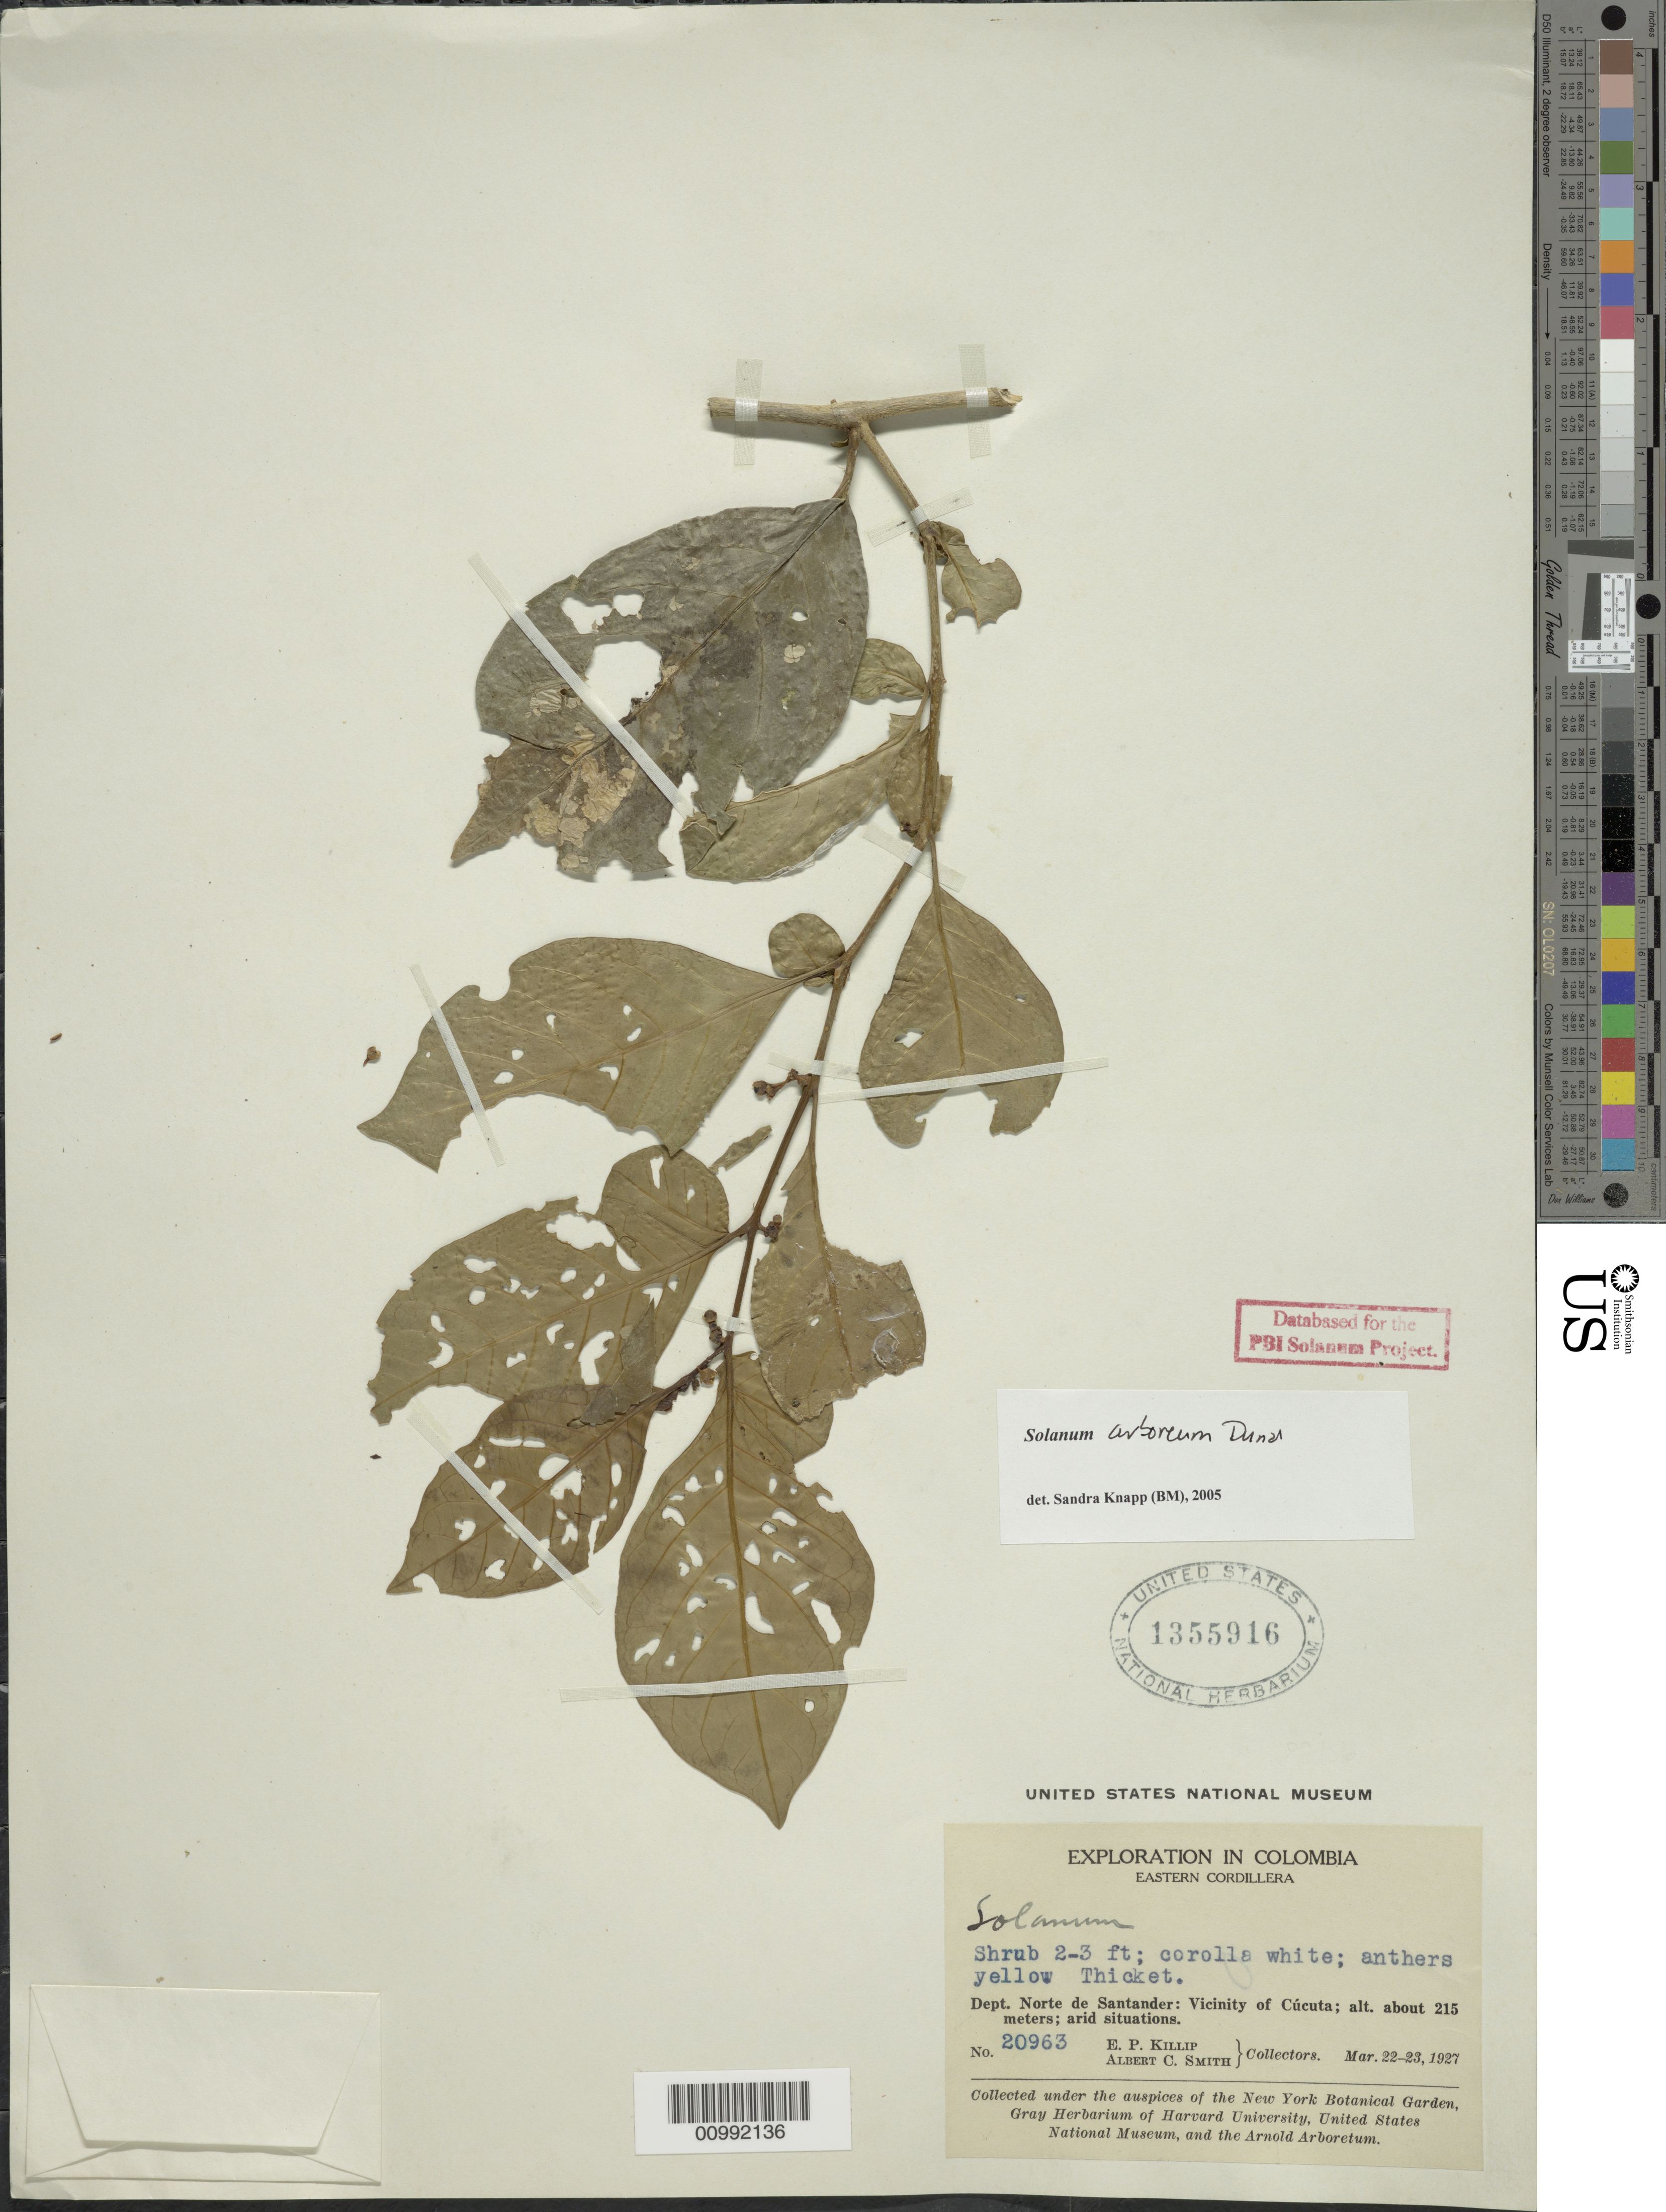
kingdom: Plantae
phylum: Tracheophyta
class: Magnoliopsida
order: Solanales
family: Solanaceae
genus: Solanum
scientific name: Solanum arboreum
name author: Dunal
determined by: Knapp, S. D.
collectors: E. P. Killip & A. C. Smith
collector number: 20963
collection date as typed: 22 Mar 1927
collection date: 1927-03-22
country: Colombia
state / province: Norte de Santander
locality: vicinity of Cucutá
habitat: arid situations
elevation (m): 215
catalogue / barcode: US 1355916